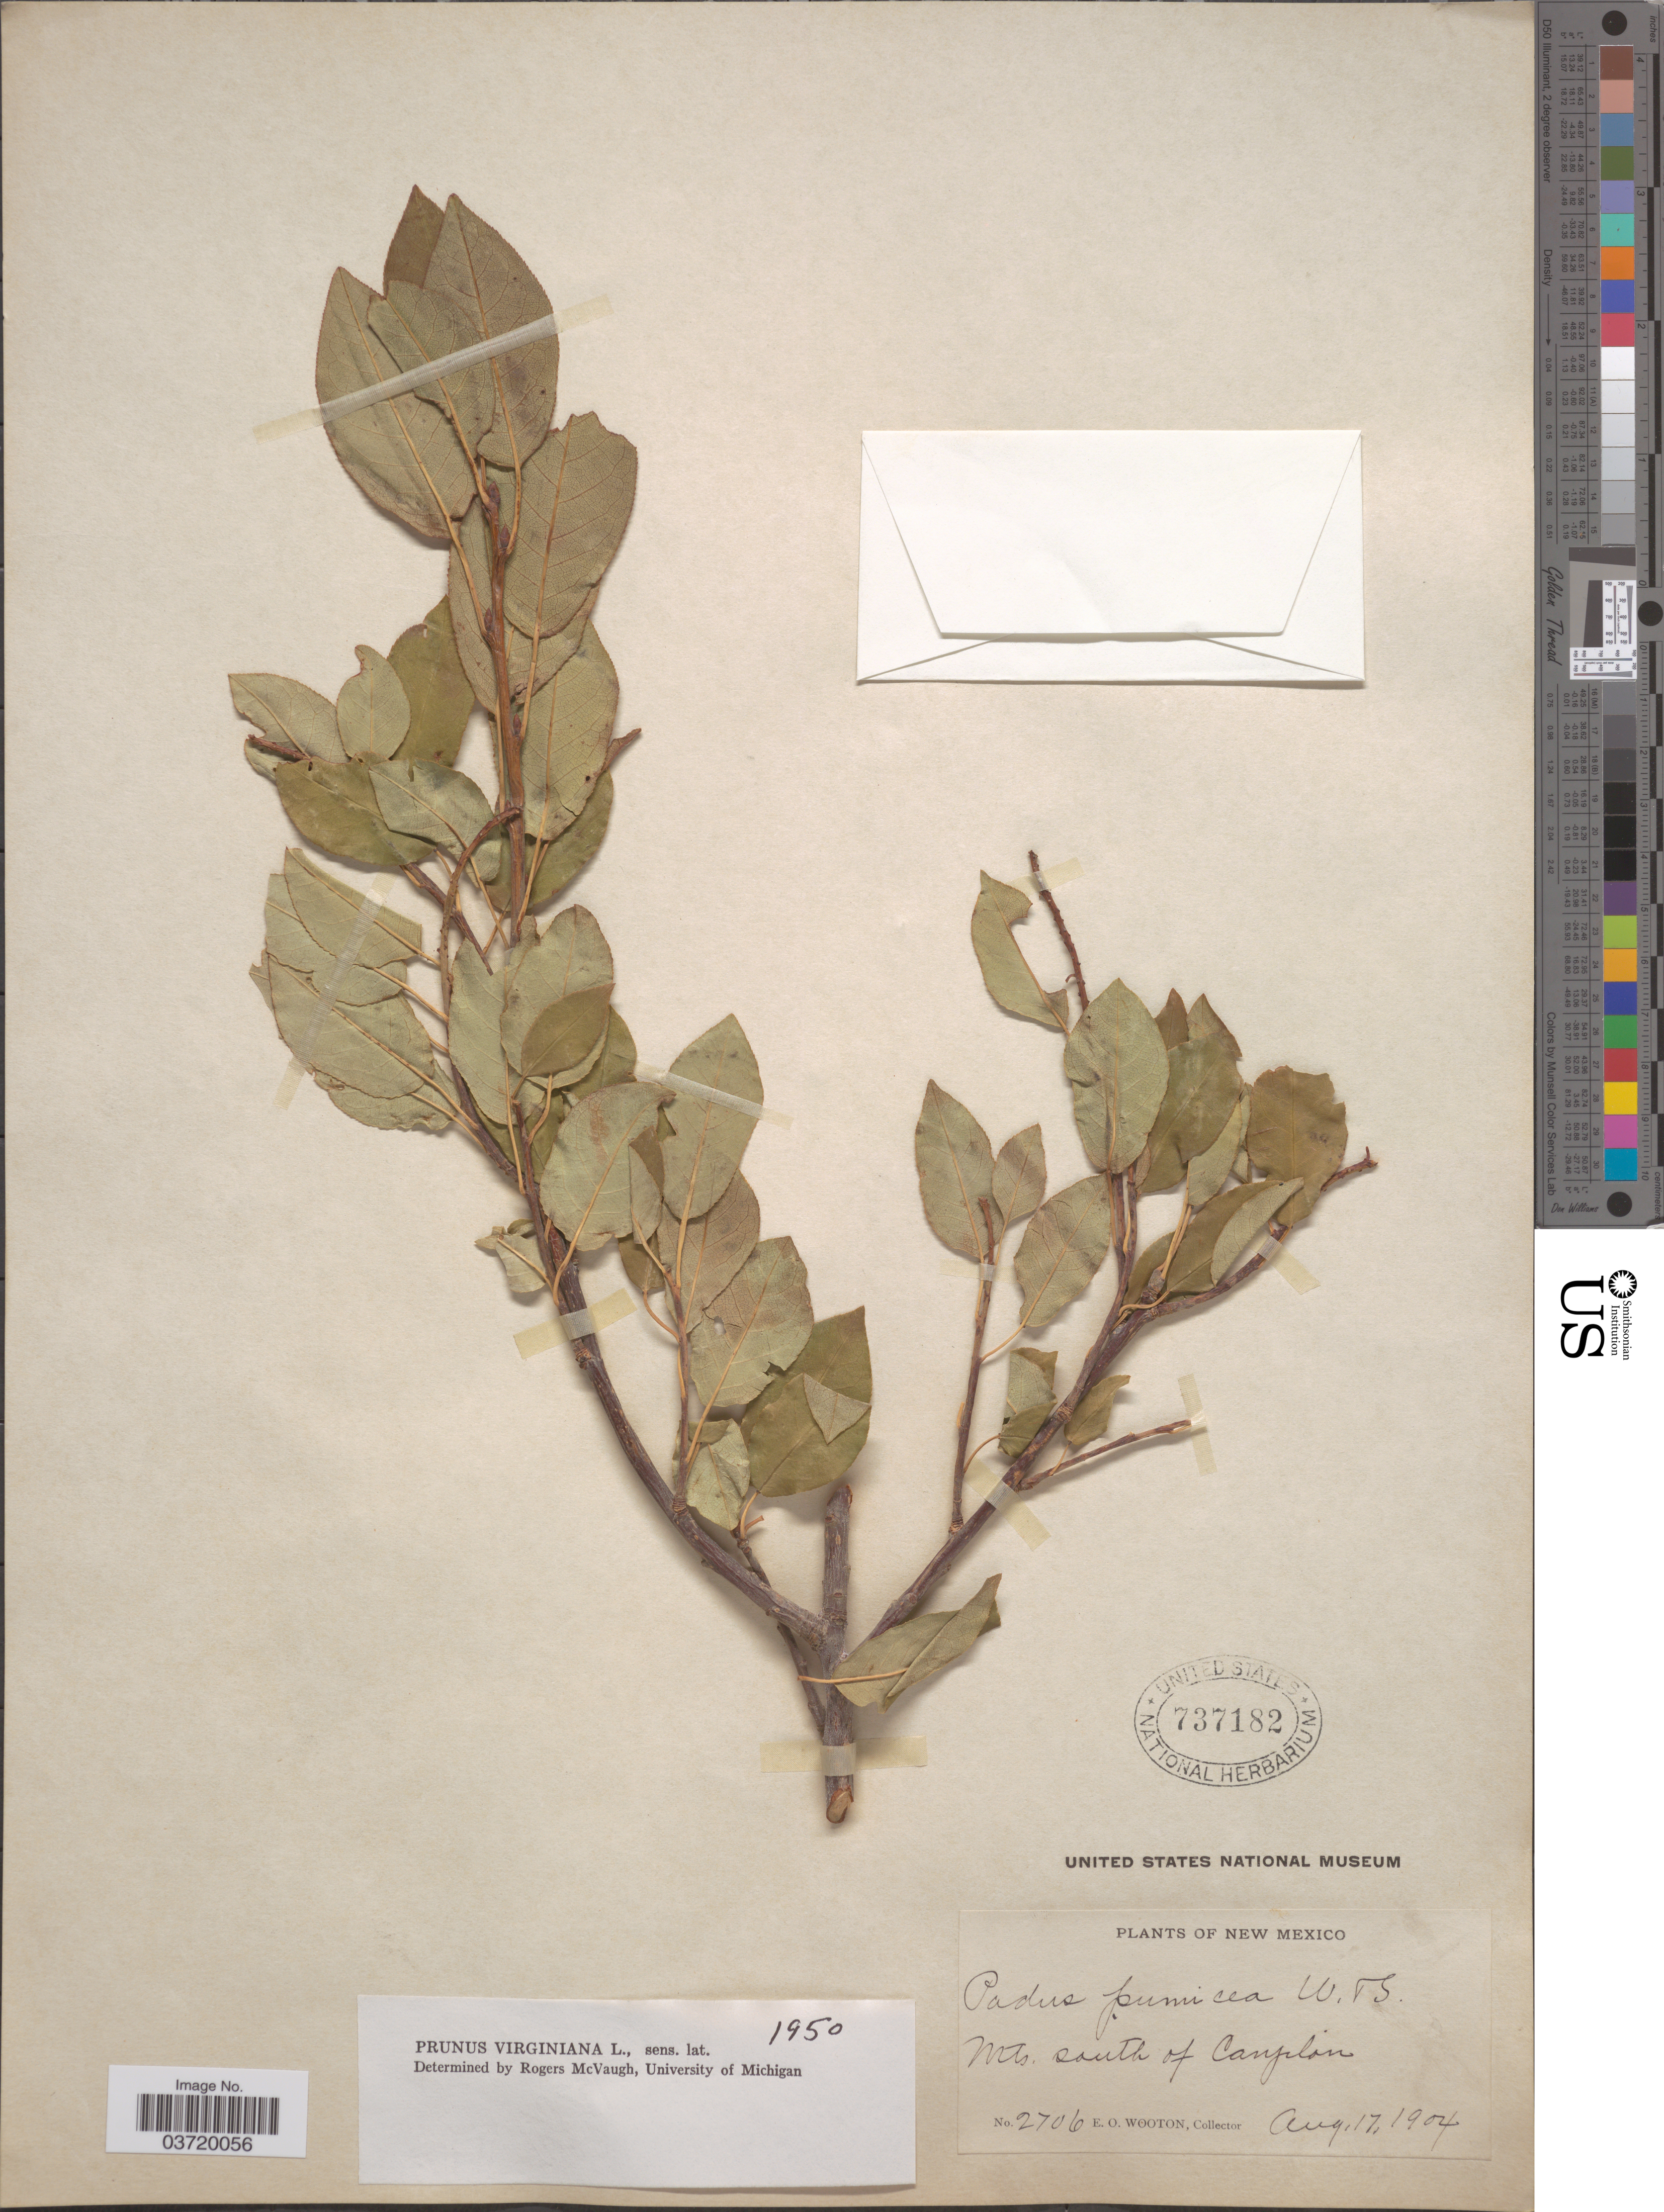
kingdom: Plantae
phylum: Tracheophyta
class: Magnoliopsida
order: Rosales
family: Rosaceae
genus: Prunus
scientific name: Prunus virginiana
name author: L.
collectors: E. O. Wooton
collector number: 2706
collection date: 1904-08-17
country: United States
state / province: New Mexico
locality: Mts. south of Canjilon.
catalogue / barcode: US 737182